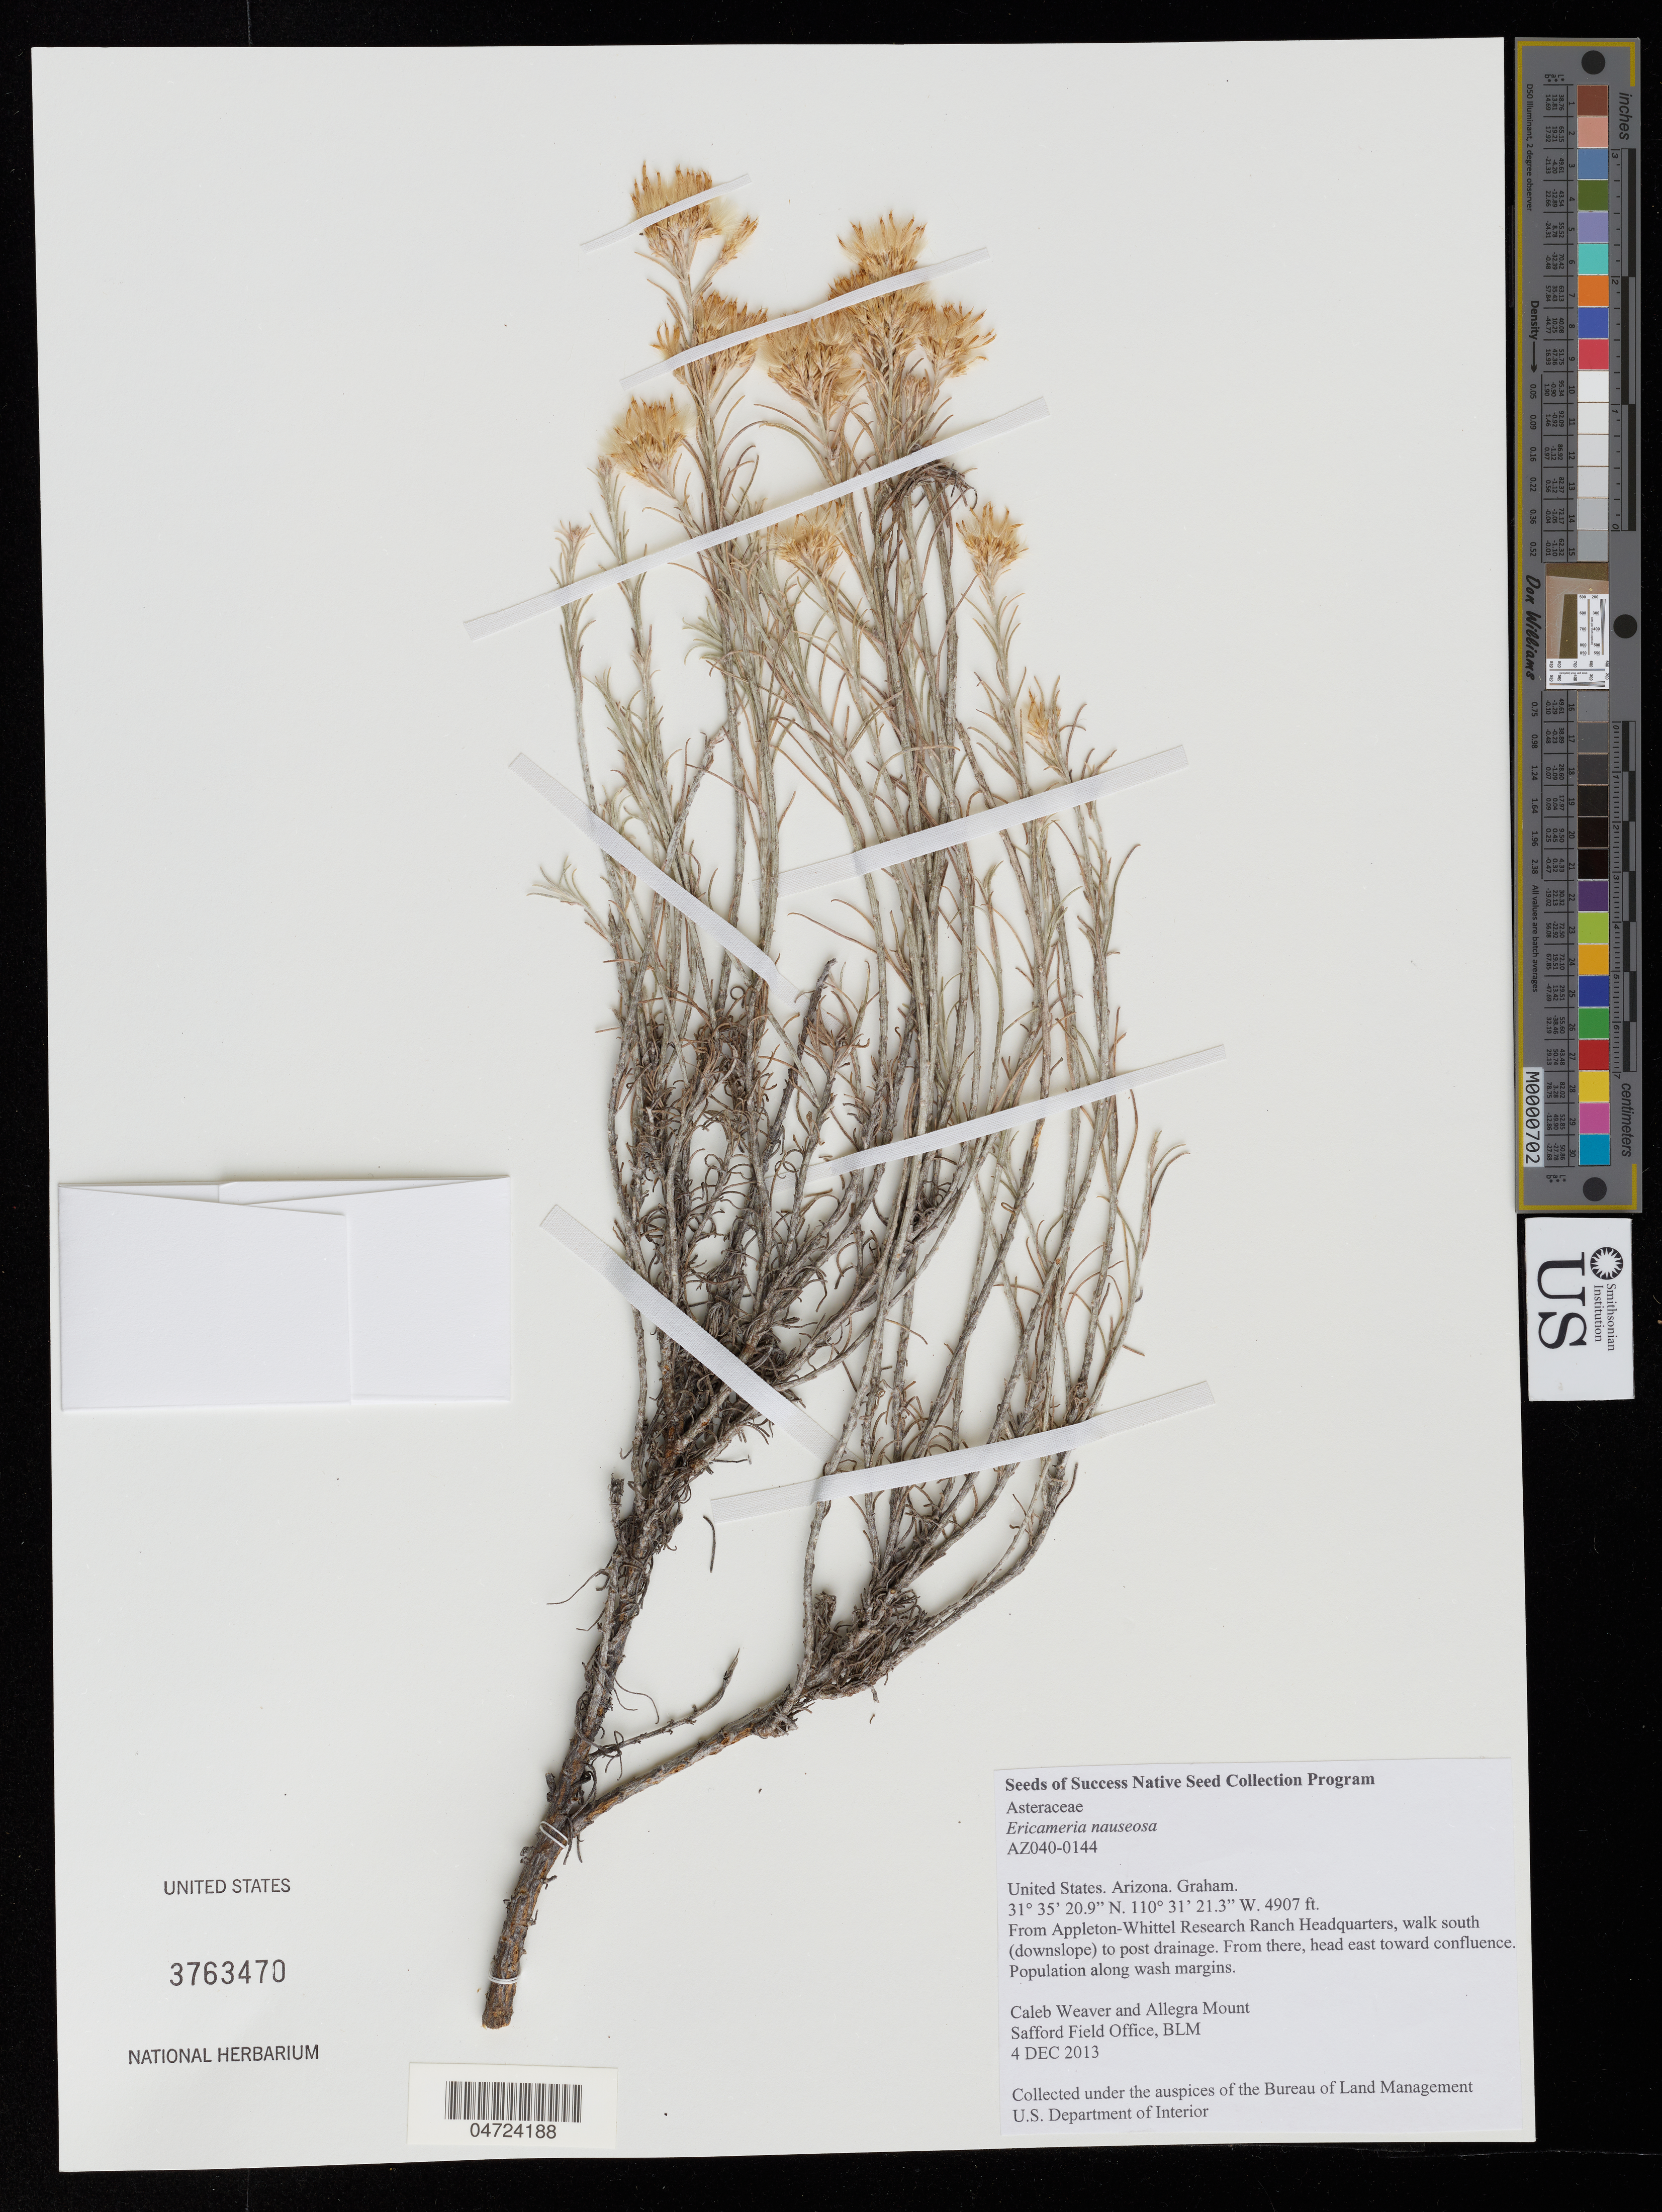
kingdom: Plantae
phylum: Tracheophyta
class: Magnoliopsida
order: Asterales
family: Asteraceae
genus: Ericameria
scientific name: Ericameria nauseosa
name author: (Pall. ex Pursh) G.L. Nesom & G.I. Baird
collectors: C. Weaver & A. Mount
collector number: AZ040-0144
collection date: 2013-12-04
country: United States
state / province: Arizona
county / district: Graham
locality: Graham. From Appleton-Whittel Research Ranch Headquarters, walk south (downslope) to post drainage. From there, head east toward confluence. Population along wash margins.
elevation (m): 1496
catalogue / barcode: US 3763470